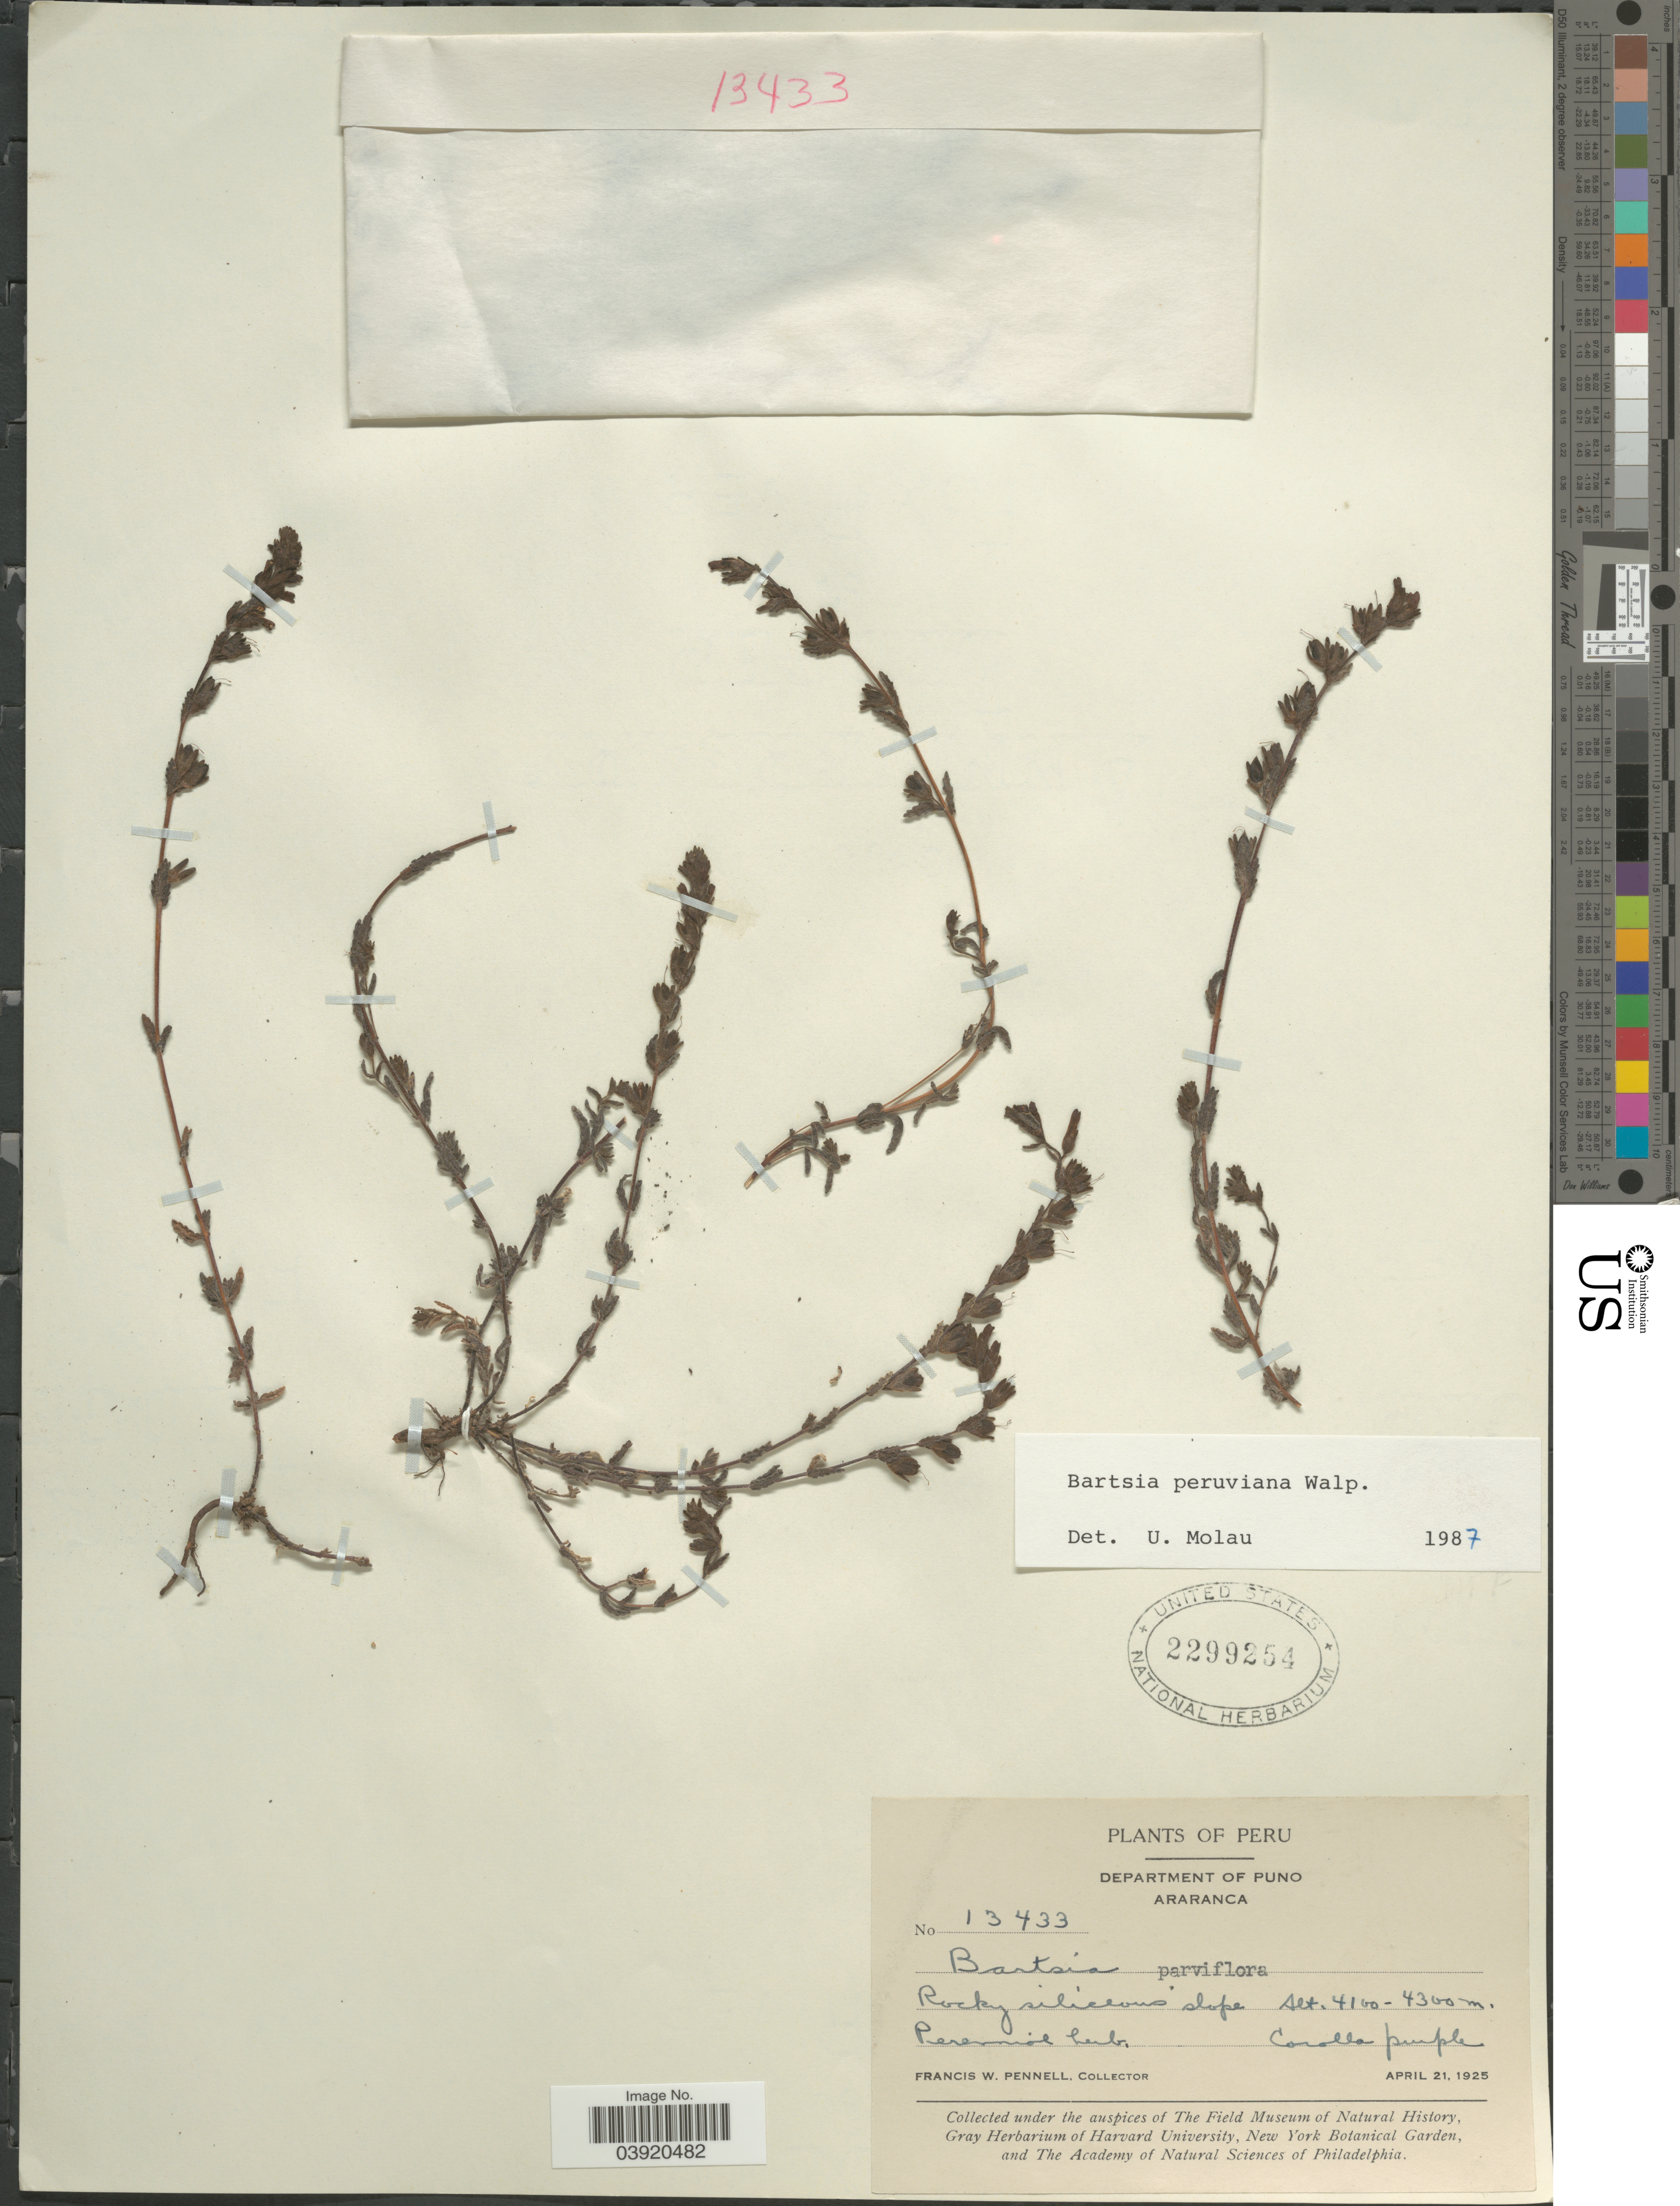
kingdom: Plantae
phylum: Tracheophyta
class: Magnoliopsida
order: Lamiales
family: Orobanchaceae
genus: Bartsia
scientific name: Bartsia peruviana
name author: Walp.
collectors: F. W. Pennell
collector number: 13433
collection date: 1925-04-21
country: Peru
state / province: Puno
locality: Department of Puno. Araranca.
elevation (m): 4100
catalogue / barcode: US 2299254